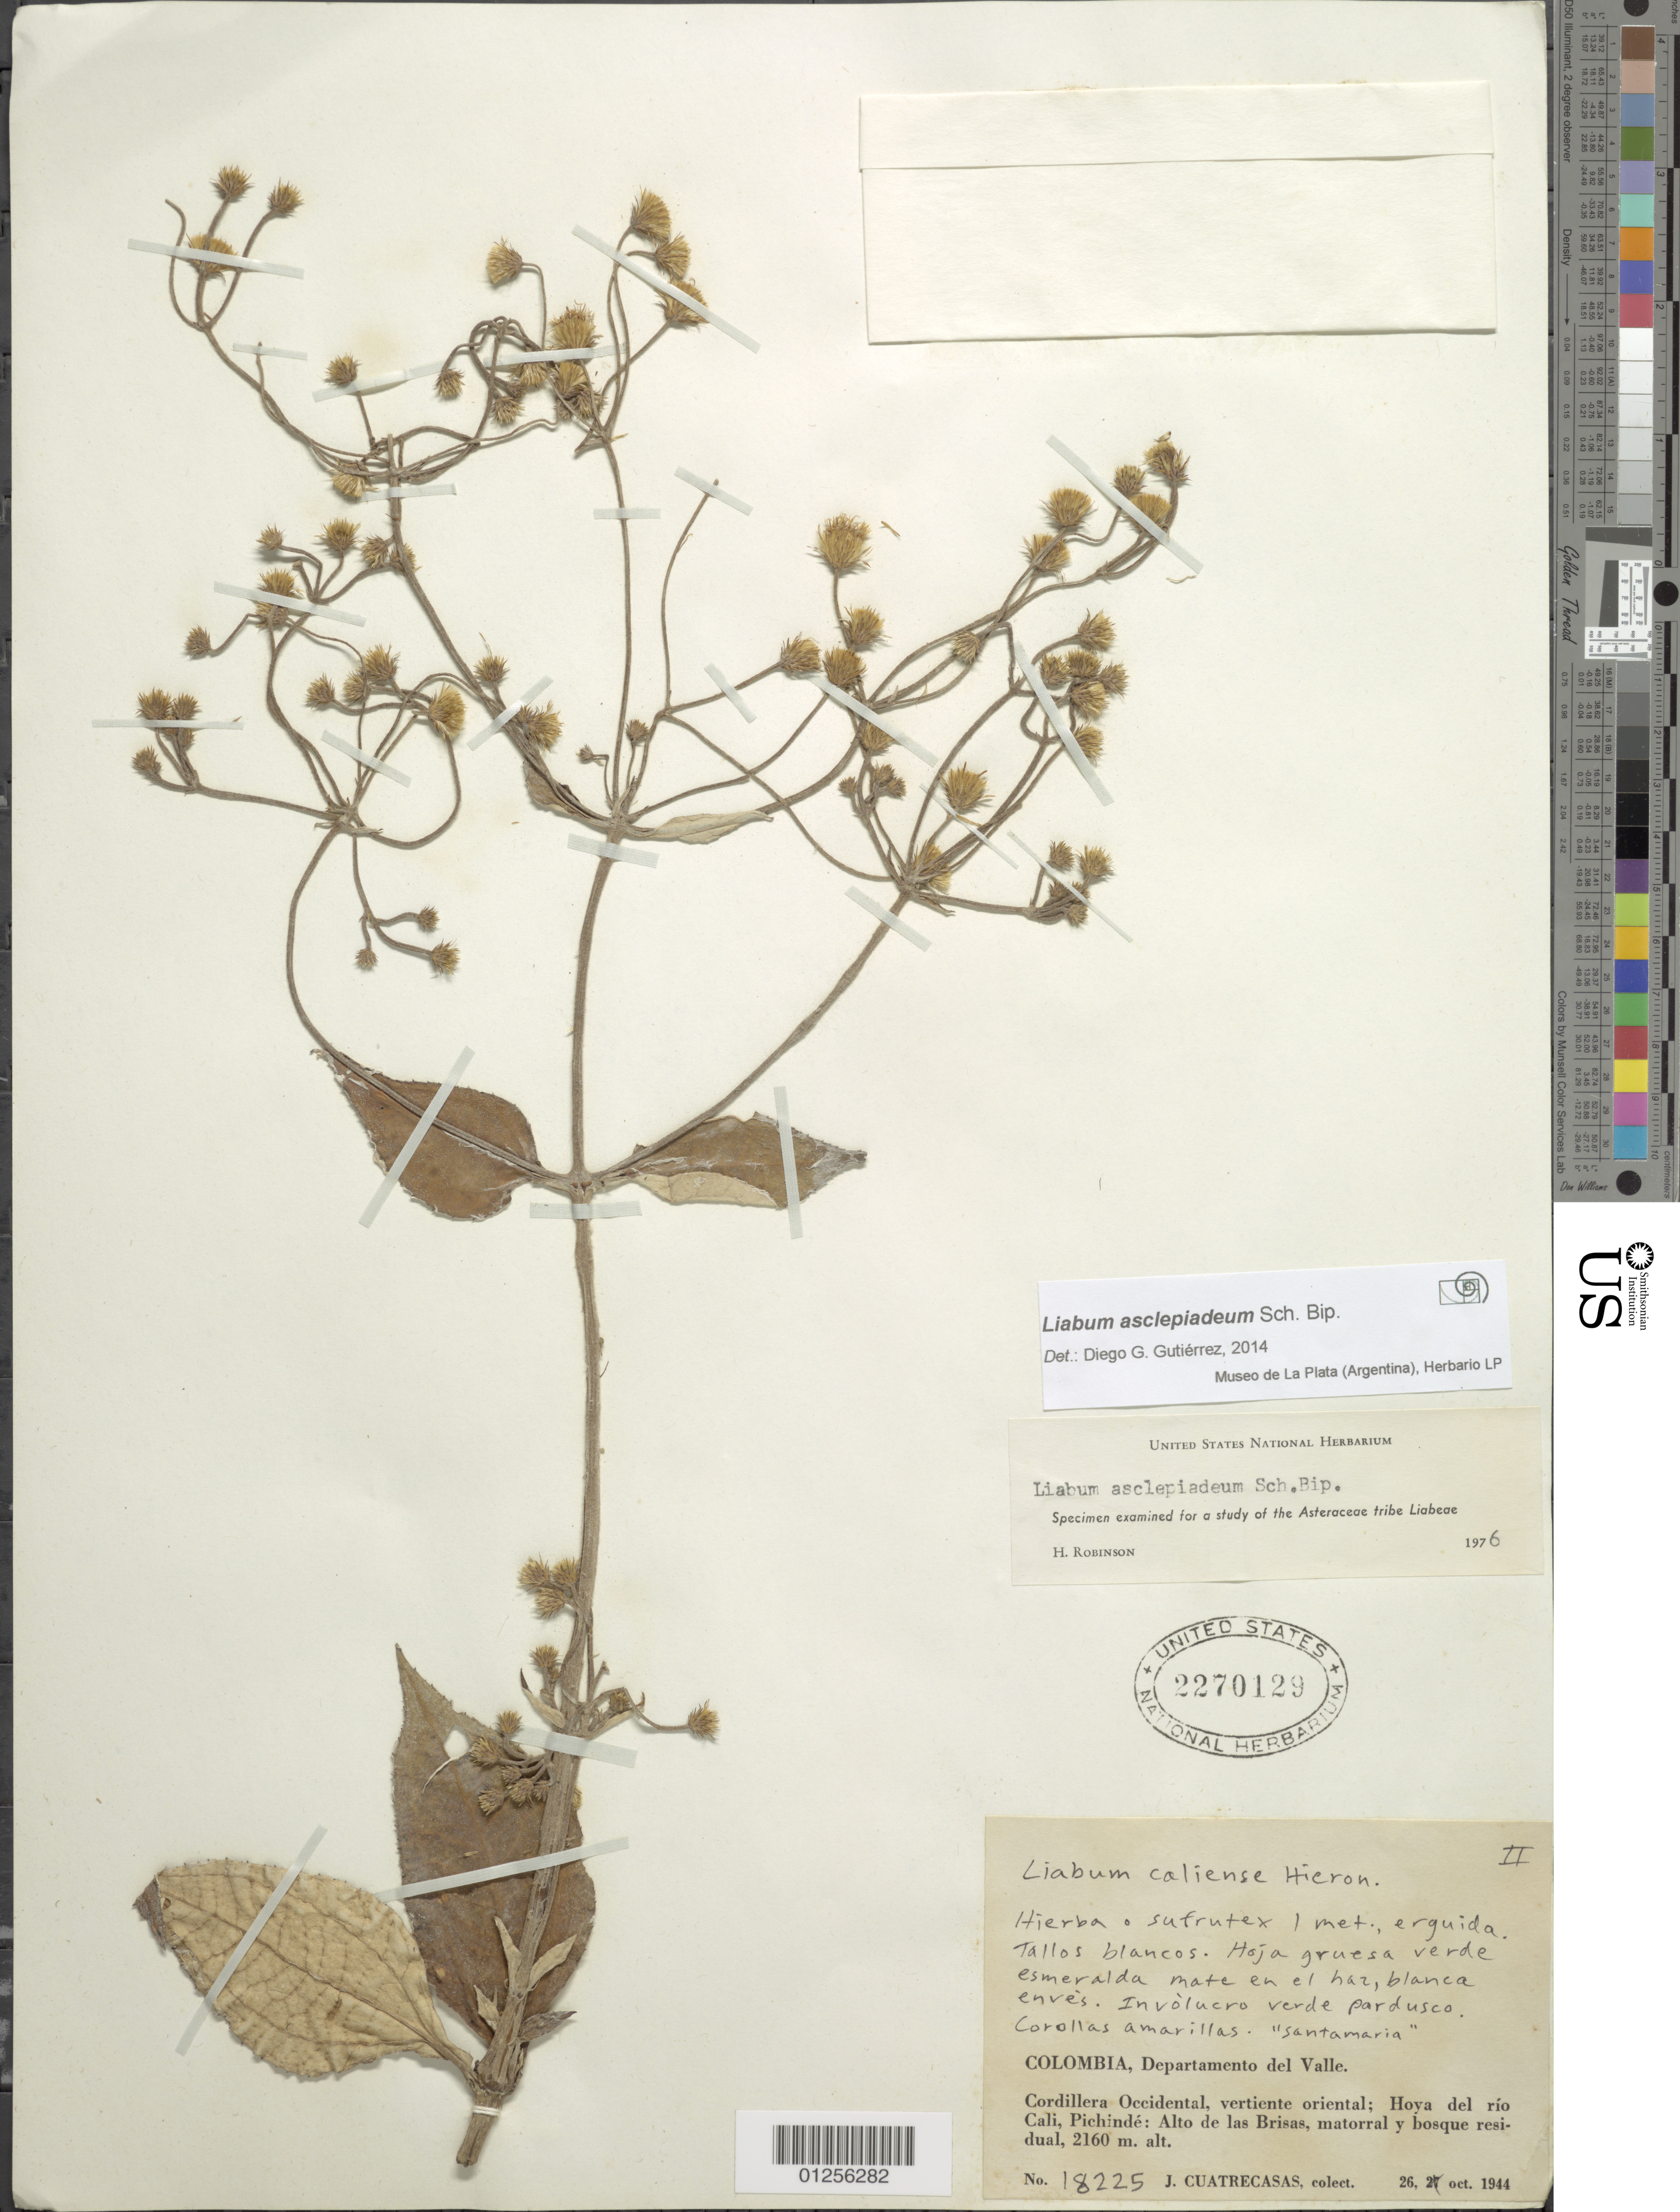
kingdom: Plantae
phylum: Tracheophyta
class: Magnoliopsida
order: Asterales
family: Asteraceae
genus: Liabum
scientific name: Liabum asclepiadeum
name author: Sch. Bip.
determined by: Robinson, Harold E., (US)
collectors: J. Cuatrecasas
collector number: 18225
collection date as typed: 26-Oct-44 to 27-Oct-44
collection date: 1944-10-26/1944-10-27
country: Colombia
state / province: Valle del Cauca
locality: Cordillera Occidental, Hoya del rio Cali, Pichinde: Alto de las Brisas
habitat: Matorral y bosque residual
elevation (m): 2160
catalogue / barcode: US 2270129